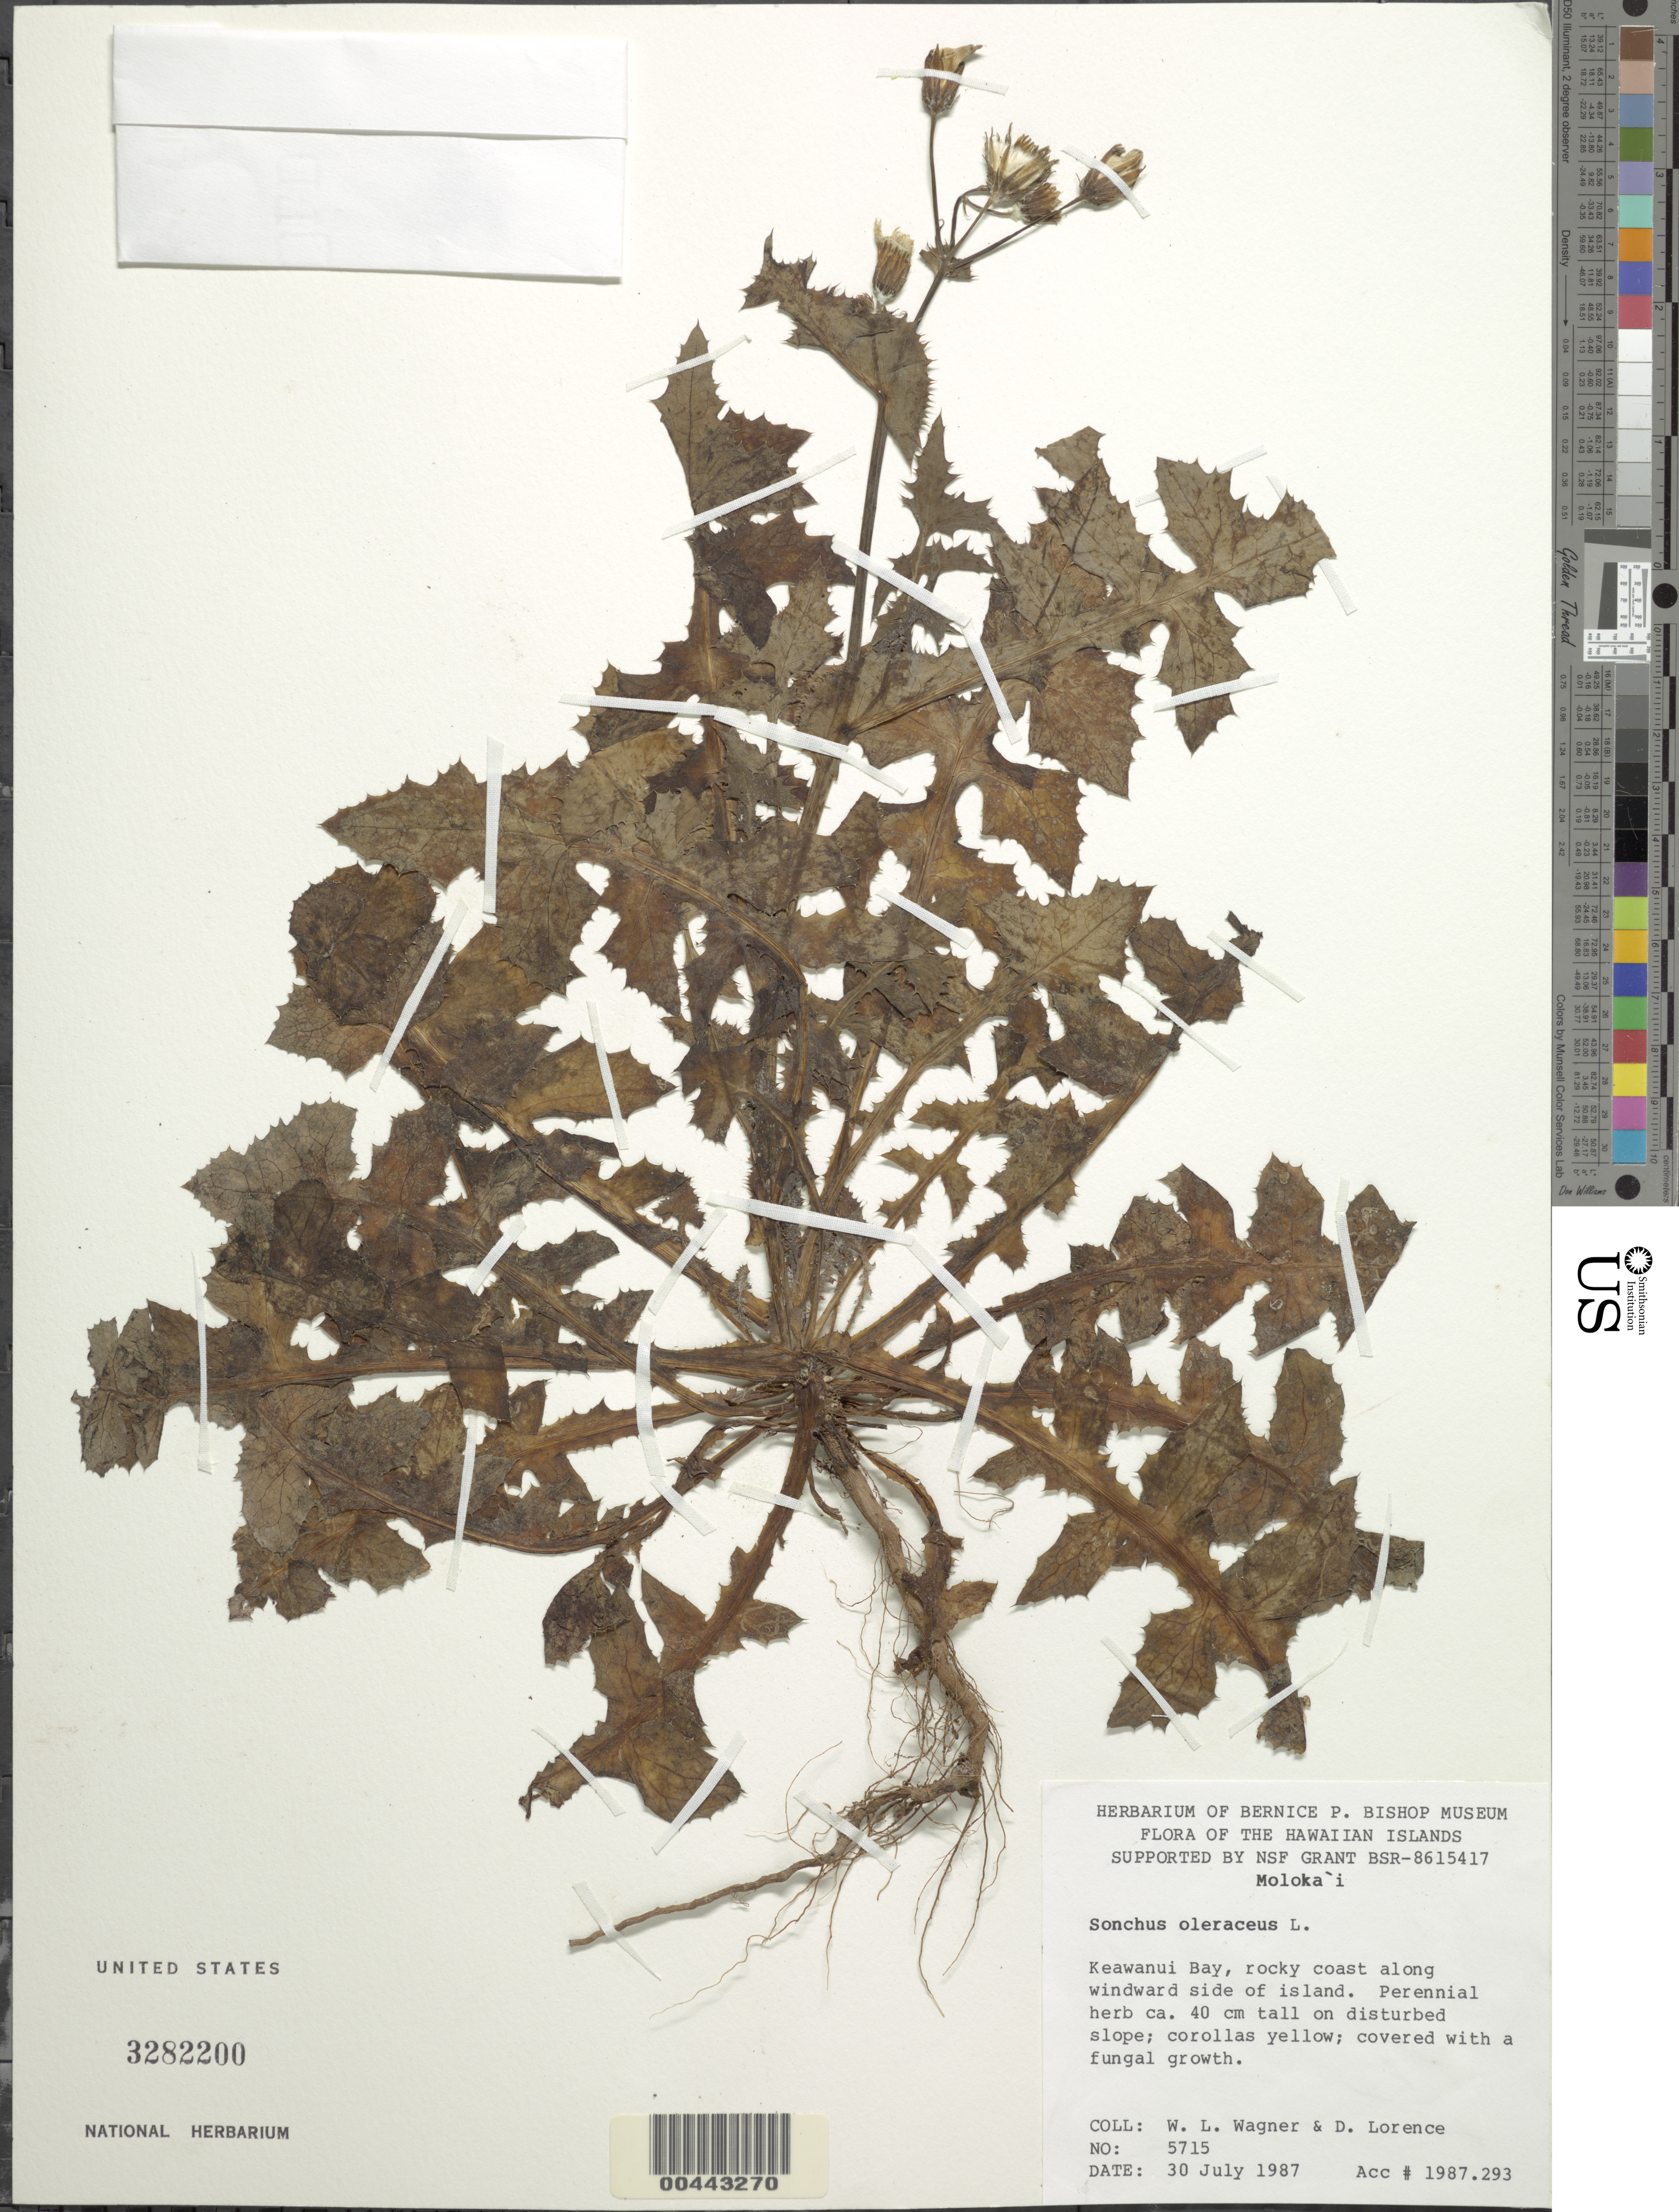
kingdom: Plantae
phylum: Tracheophyta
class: Magnoliopsida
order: Asterales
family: Asteraceae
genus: Sonchus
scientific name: Sonchus oleraceus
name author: L.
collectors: W. L. Wagner & D. Lorence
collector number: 5715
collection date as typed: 30 Jul 1987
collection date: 1987-07-30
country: United States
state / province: Hawaii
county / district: Maui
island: Moloka'i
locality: Keawanui Bay, coast along windward side of island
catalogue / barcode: US 3282200